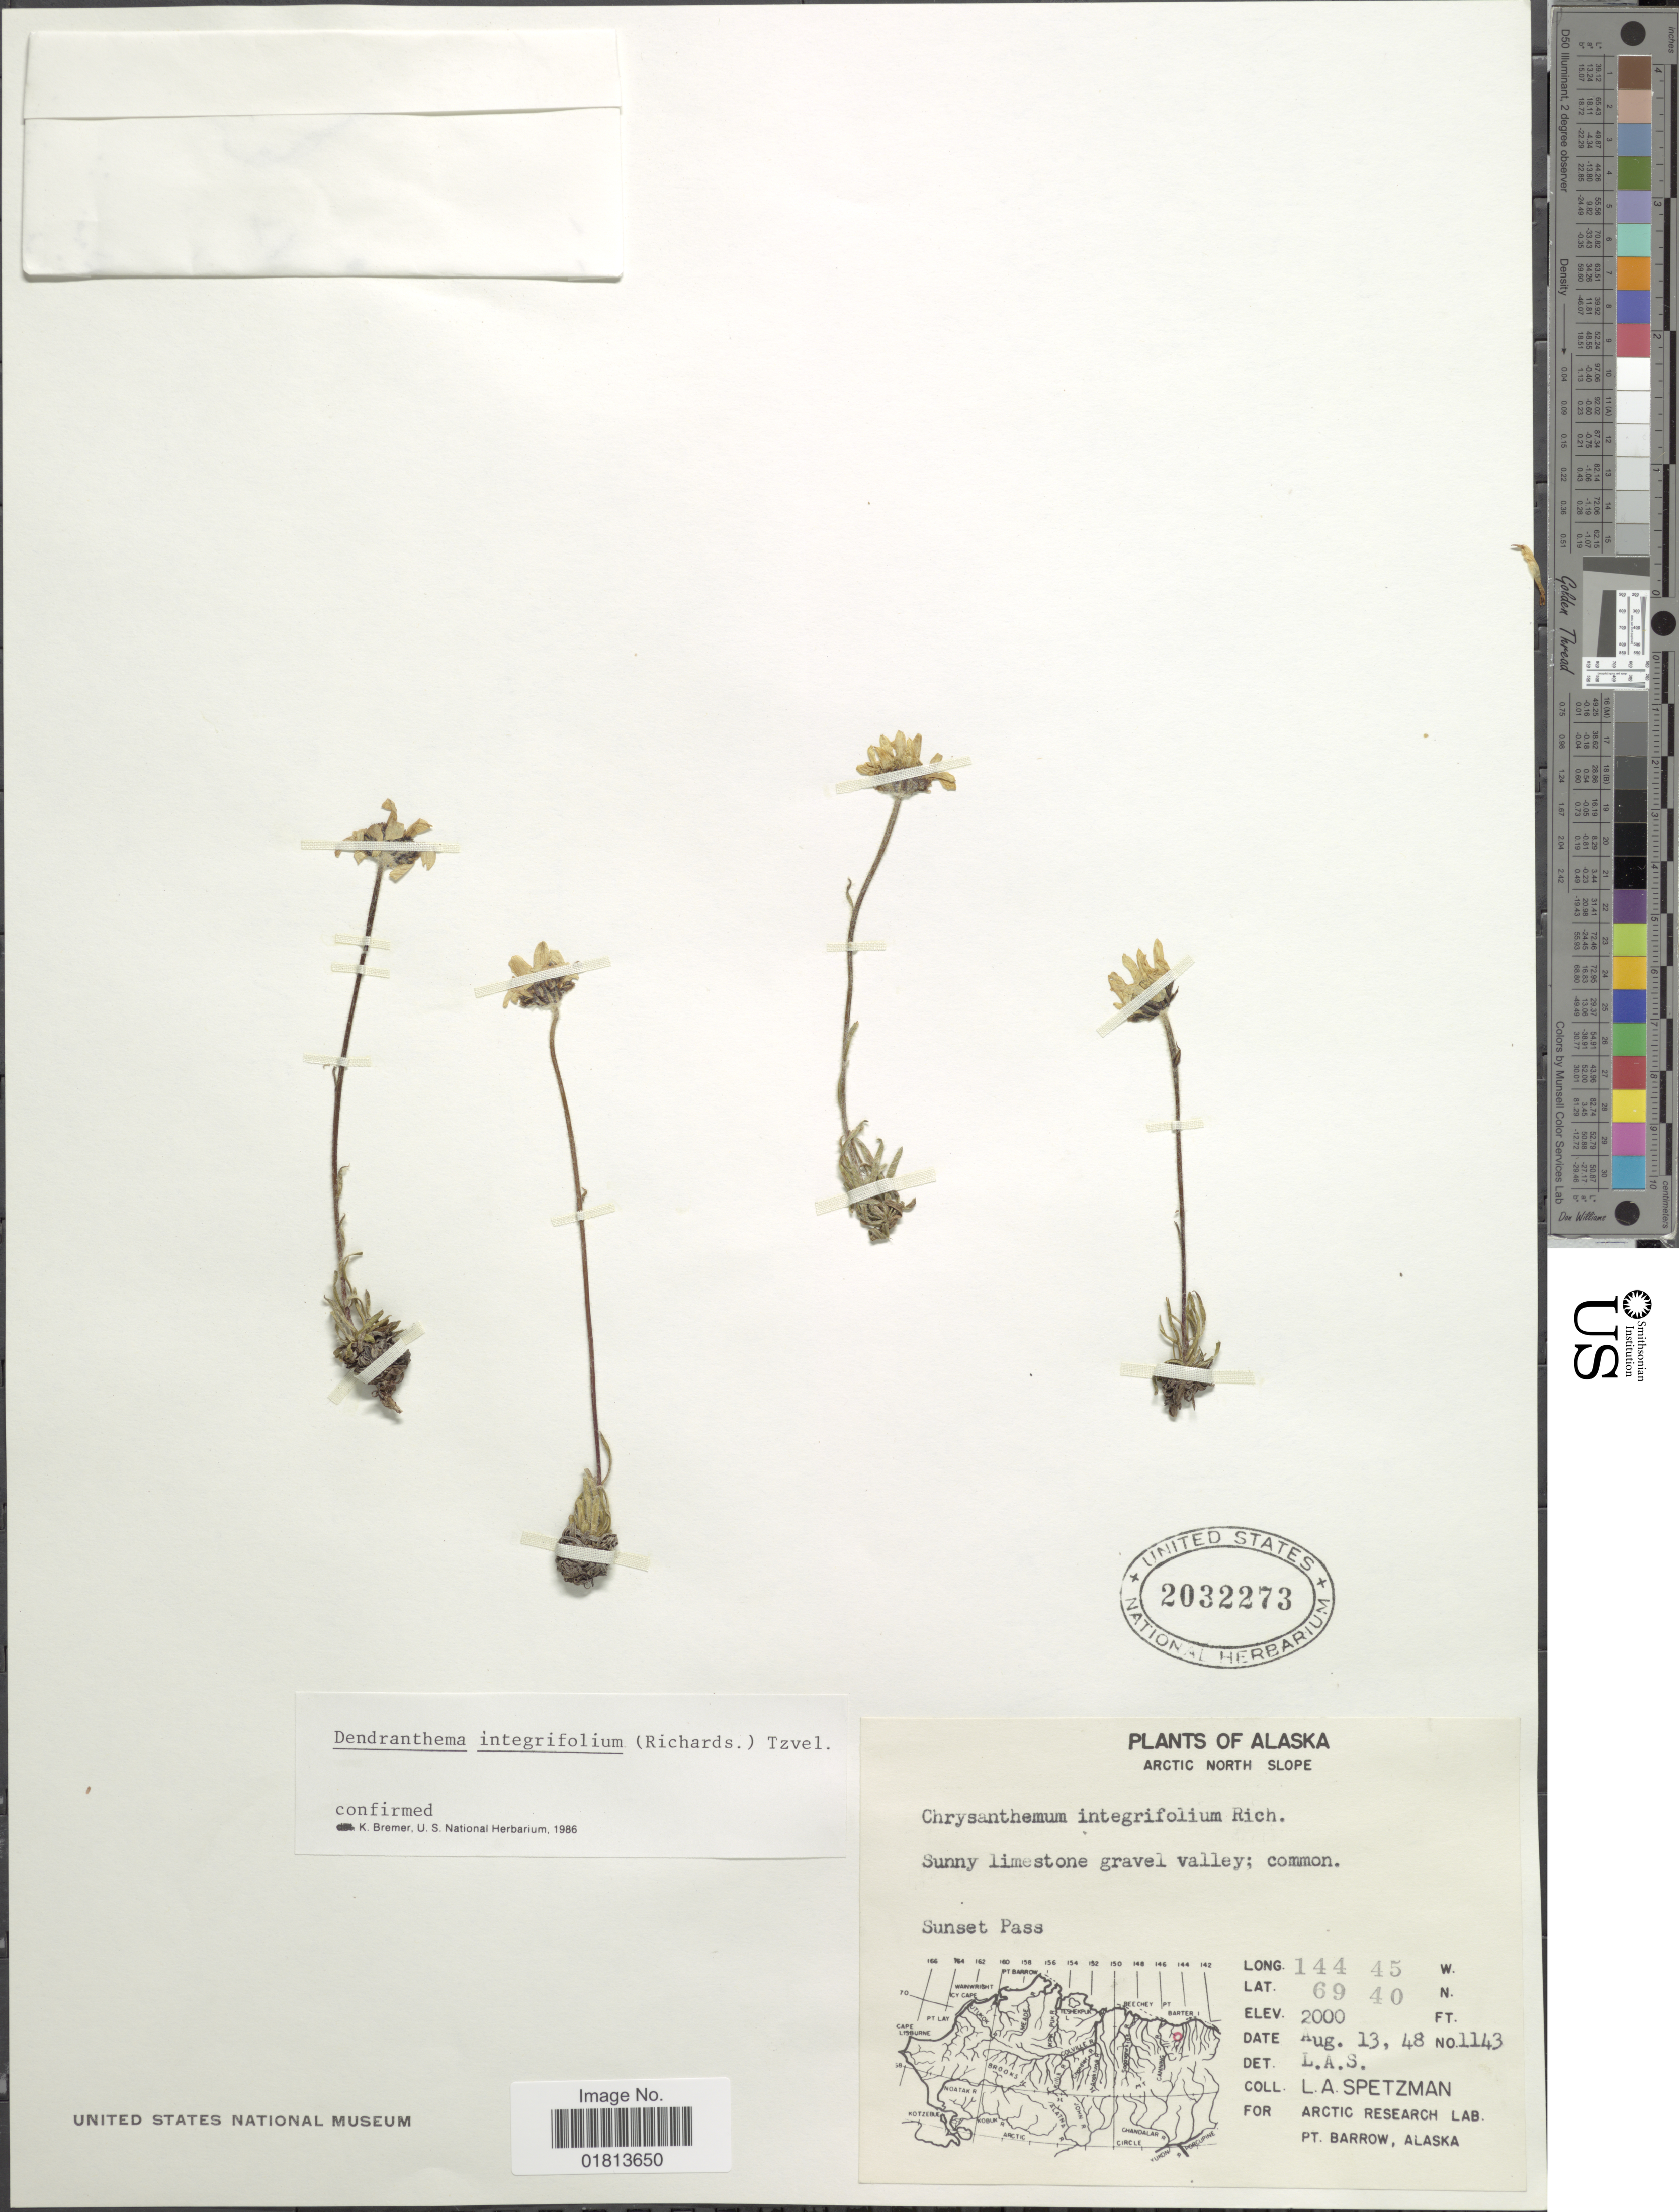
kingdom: Plantae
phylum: Tracheophyta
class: Magnoliopsida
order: Asterales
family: Asteraceae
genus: Dendranthema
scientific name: Dendranthema integrifolium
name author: (Richardson) Tzvelev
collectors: L. Spetzman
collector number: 1143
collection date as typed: Transcribed d/m/y: 13/8/48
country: United States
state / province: Alaska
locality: Arctic North Slope, Sunset Pass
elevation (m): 610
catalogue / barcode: US 2032273